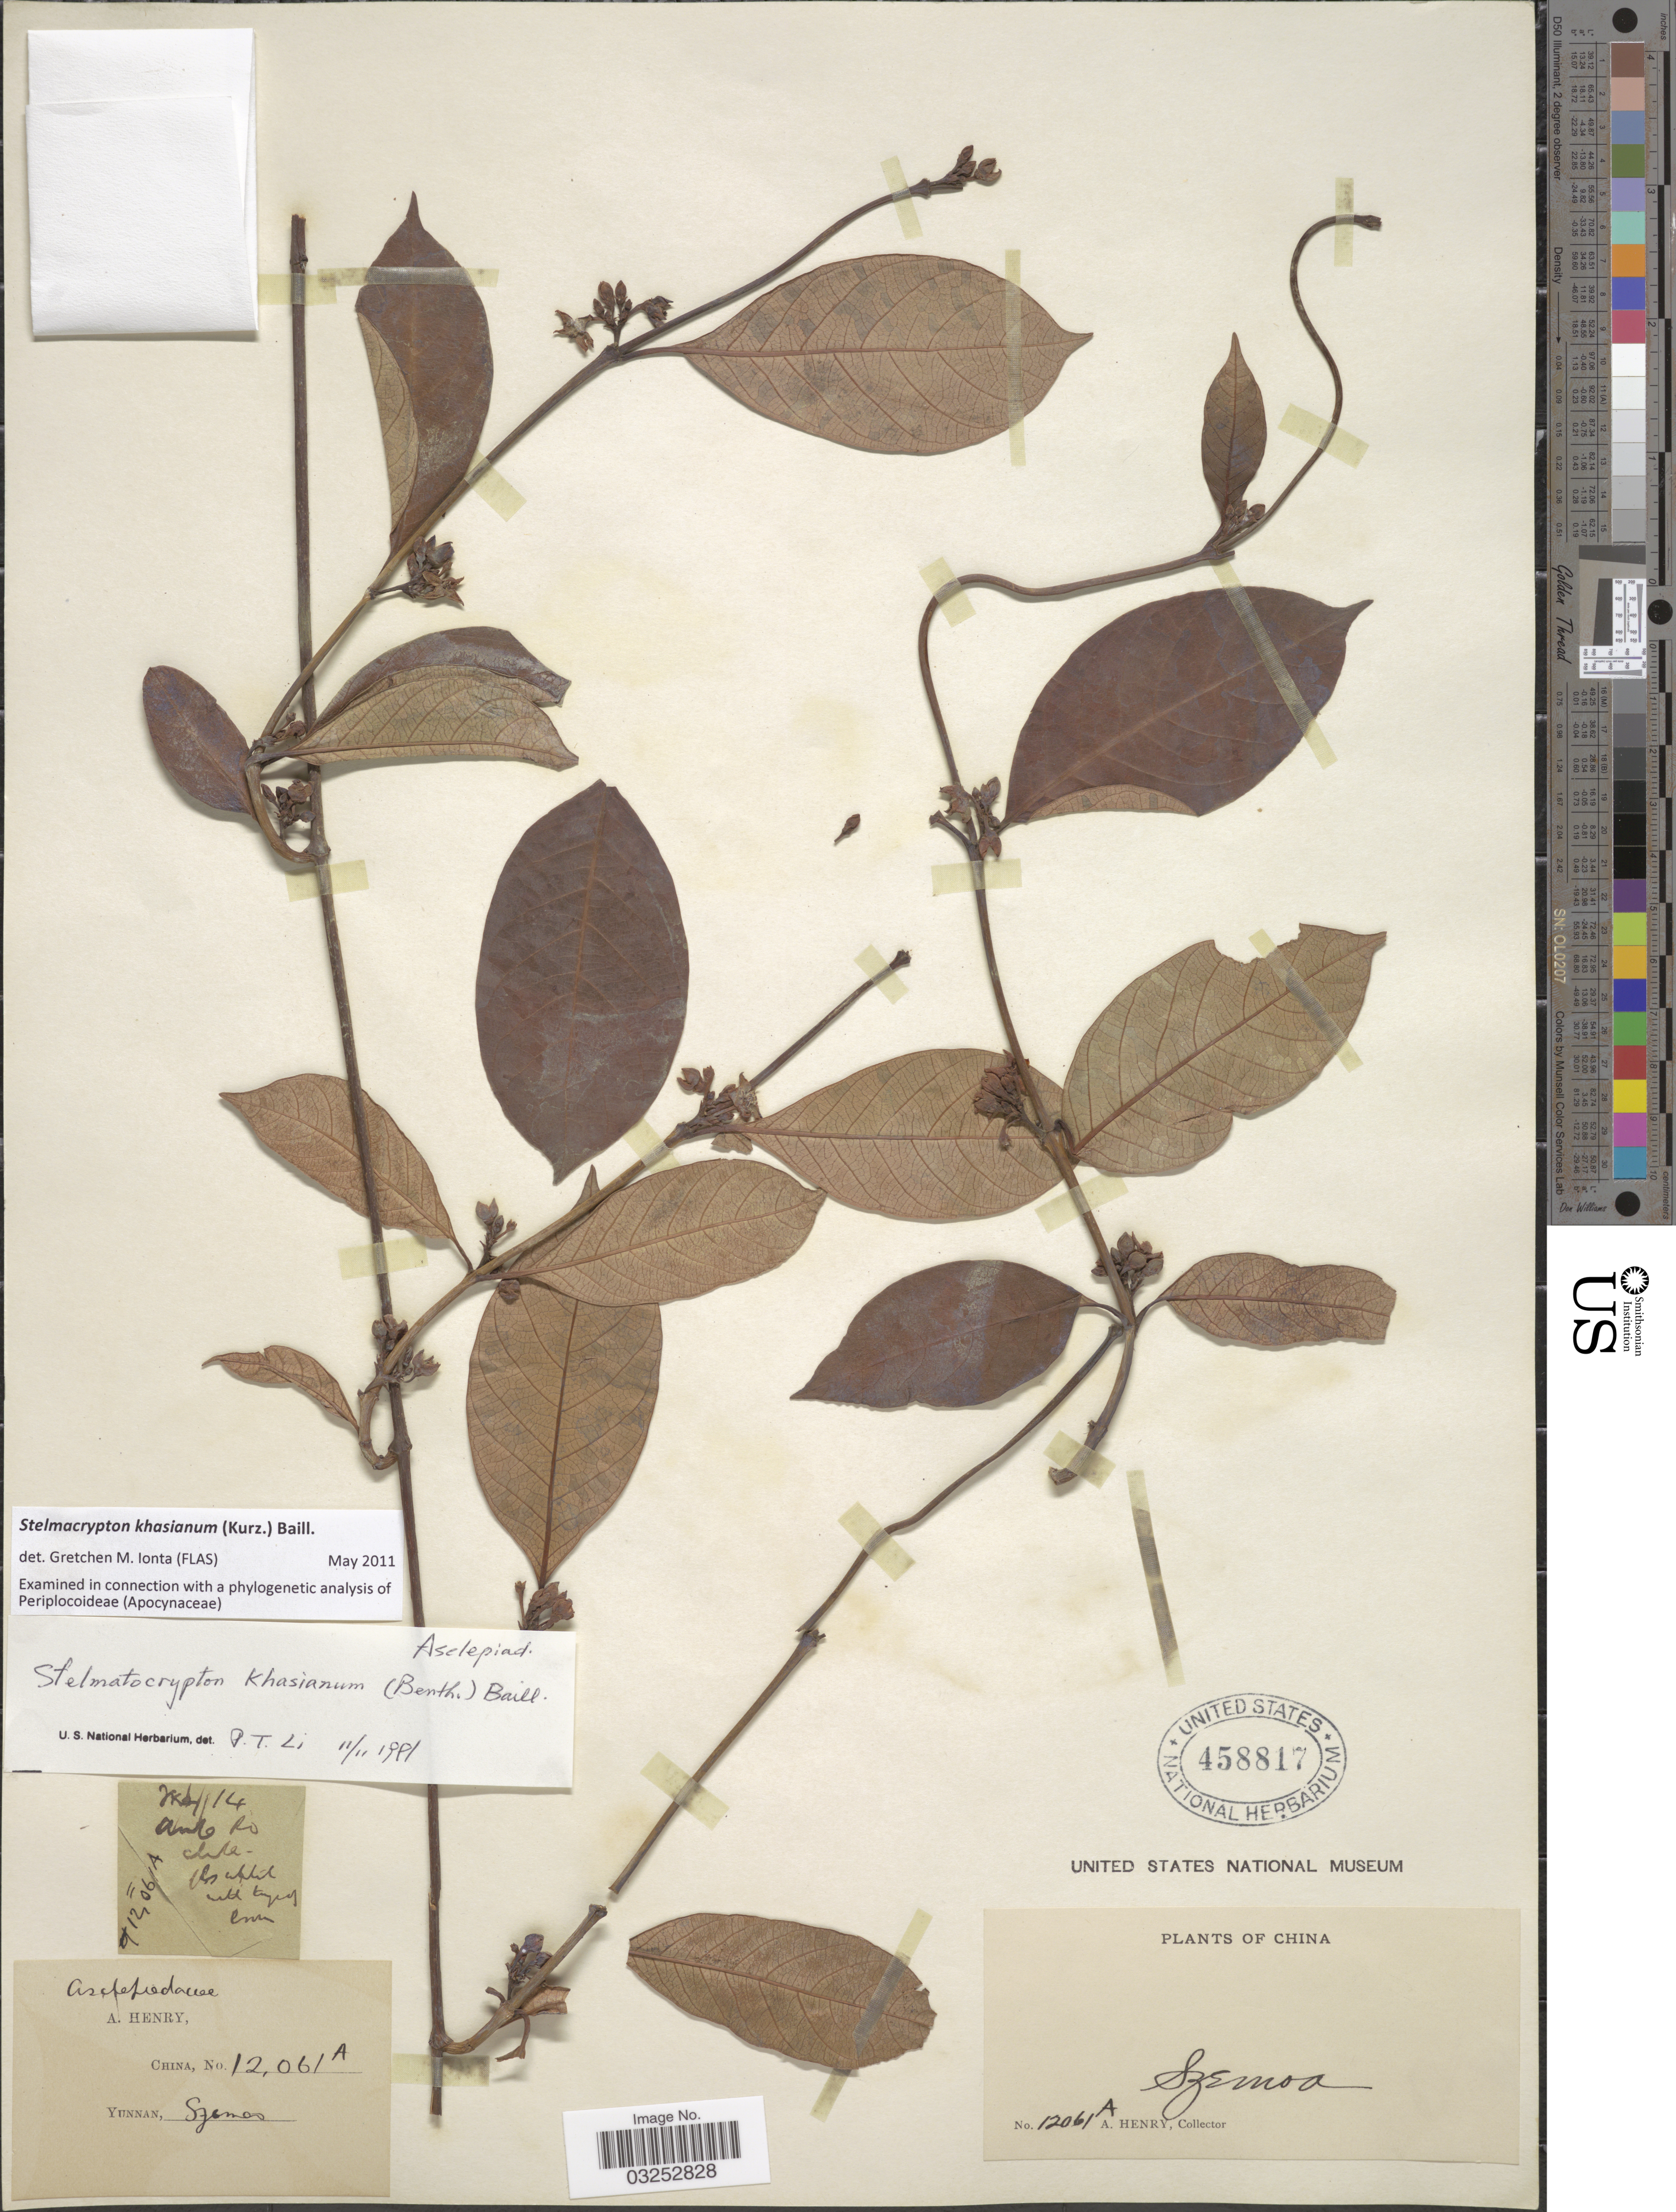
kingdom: Plantae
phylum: Tracheophyta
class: Magnoliopsida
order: Gentianales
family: Apocynaceae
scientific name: Stelmatocrypton khasianum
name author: (Kurz) Baill.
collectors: A. Henry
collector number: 12061 A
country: China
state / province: Yunnan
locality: Yunnan, Szemoa.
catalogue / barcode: US 458817